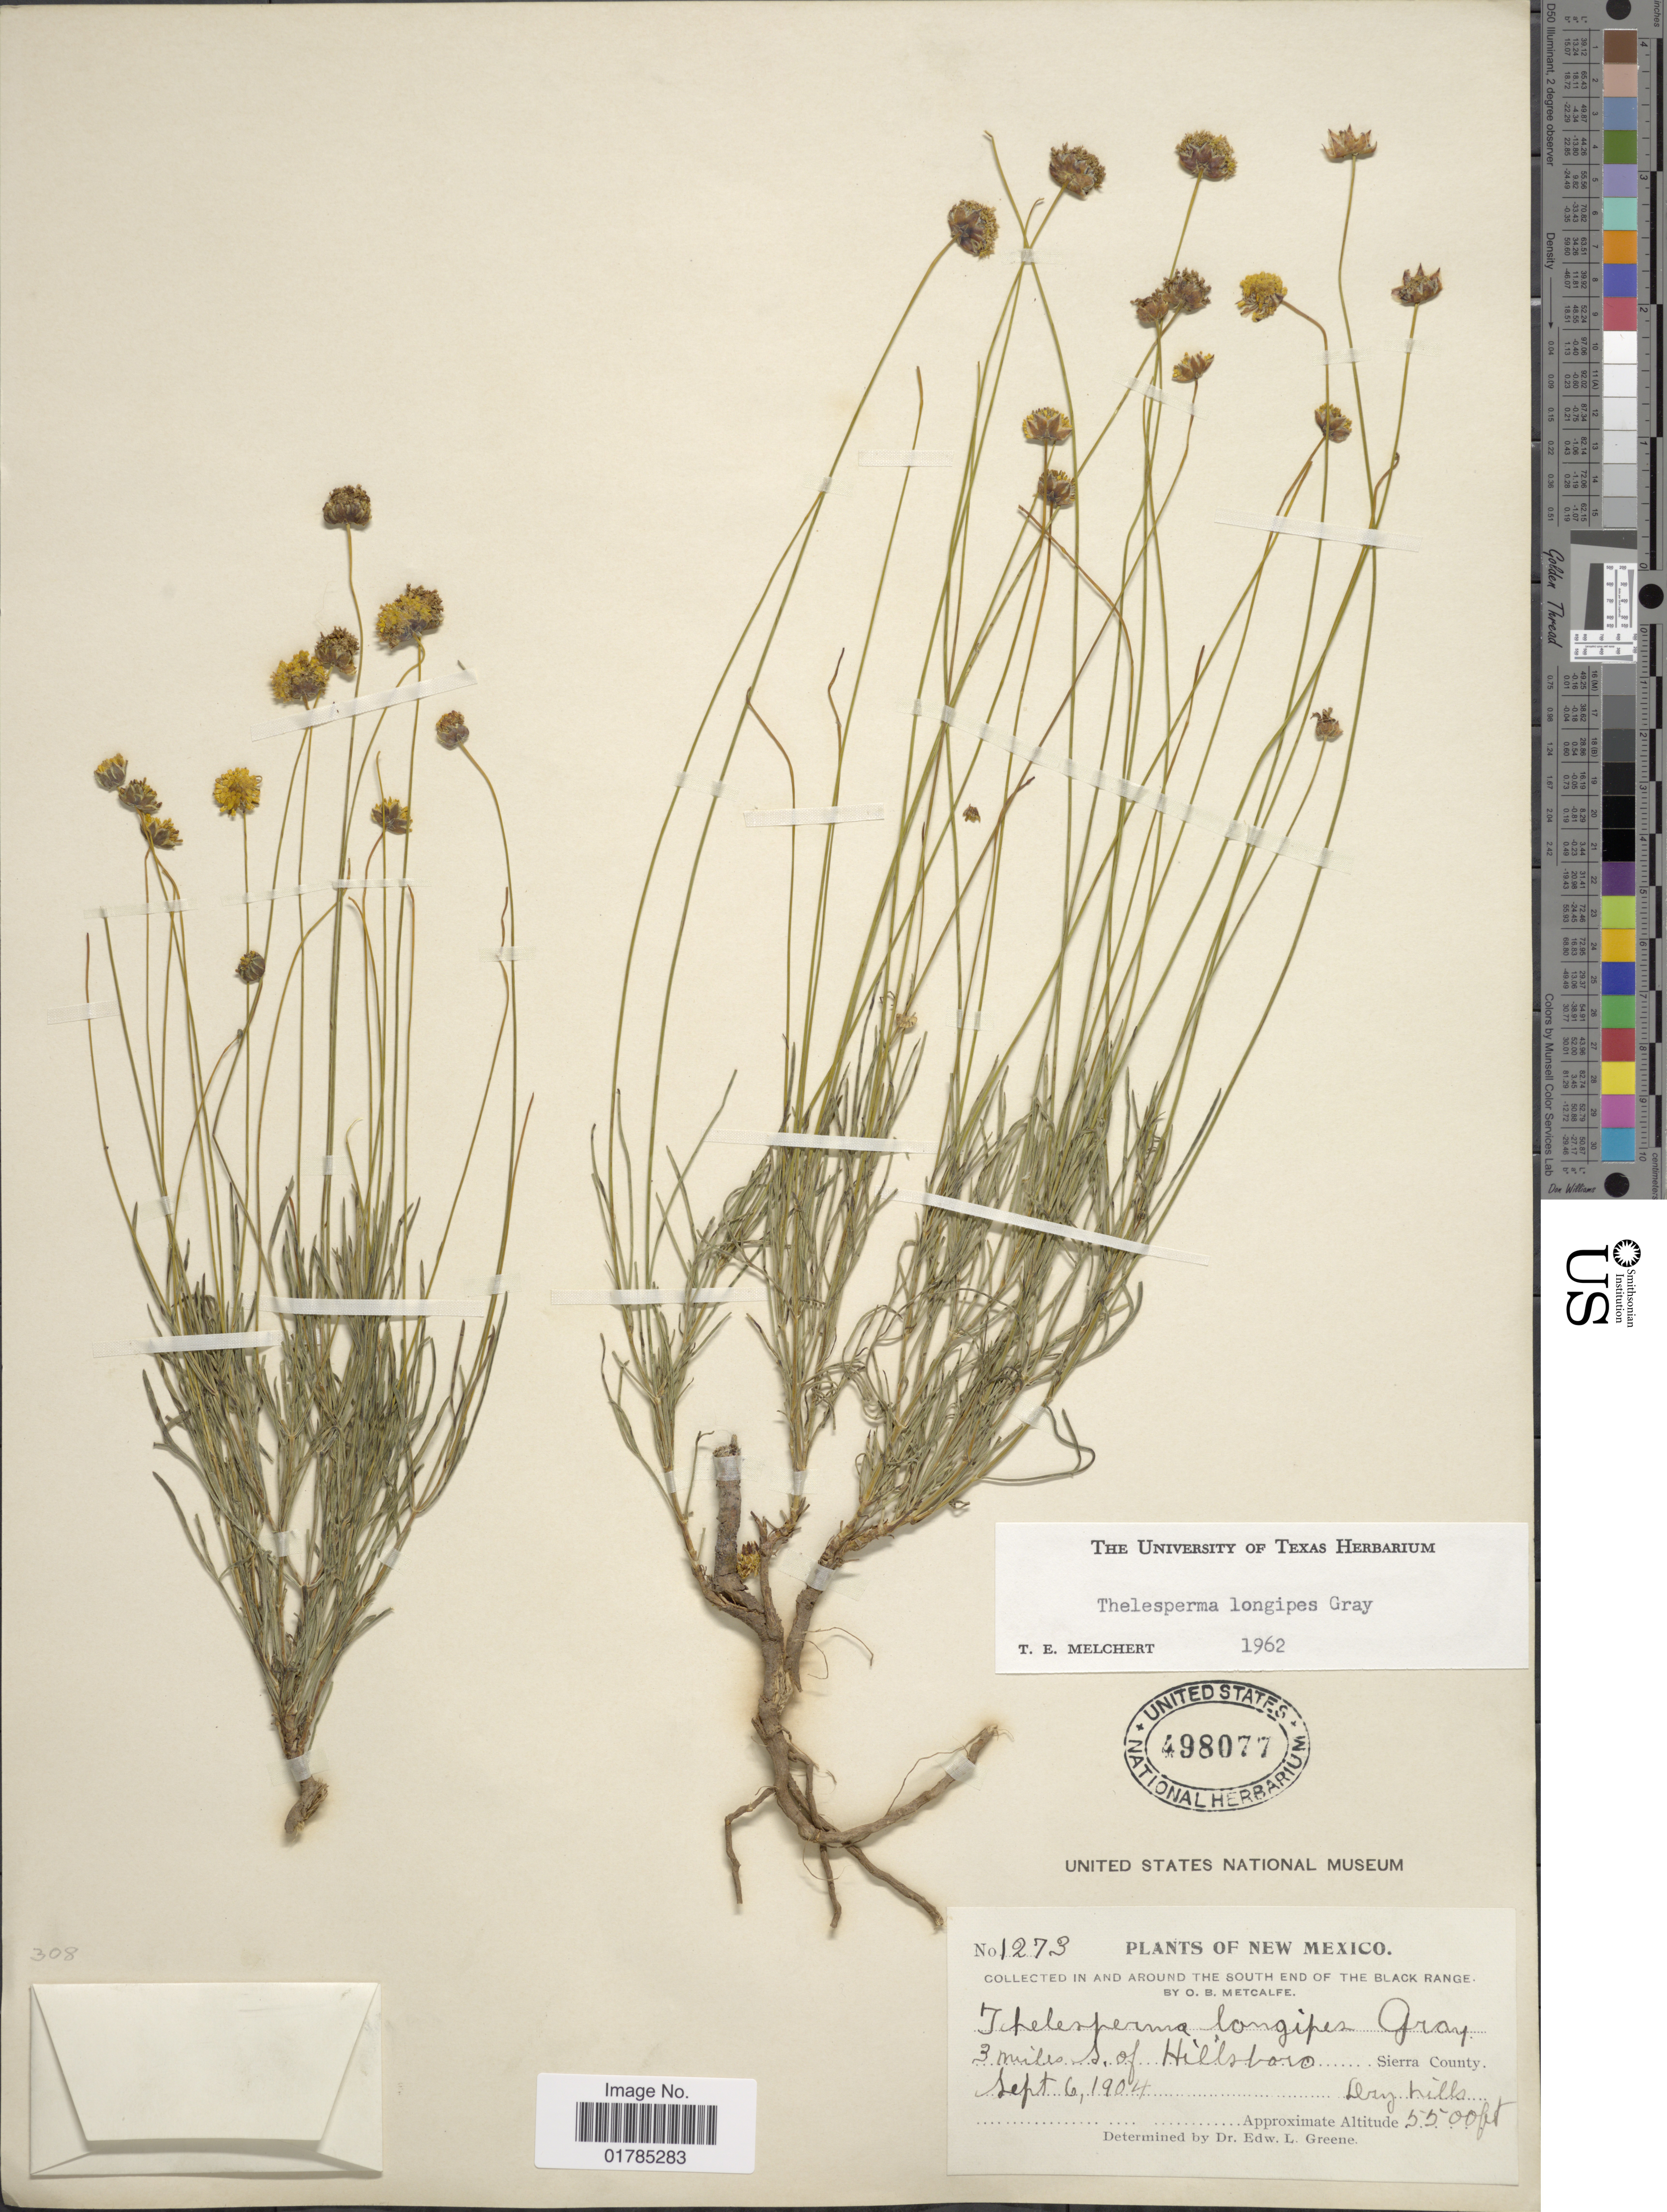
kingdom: Plantae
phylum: Tracheophyta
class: Magnoliopsida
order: Asterales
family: Asteraceae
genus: Thelesperma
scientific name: Thelesperma longipes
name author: A. Gray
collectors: O. B. Metcalfe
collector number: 1273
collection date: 1904-09-06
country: United States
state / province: New Mexico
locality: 3 miles S of Hillsboro Sierra County. In and around the south end of the Black Range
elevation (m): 1676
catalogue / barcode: US 498077